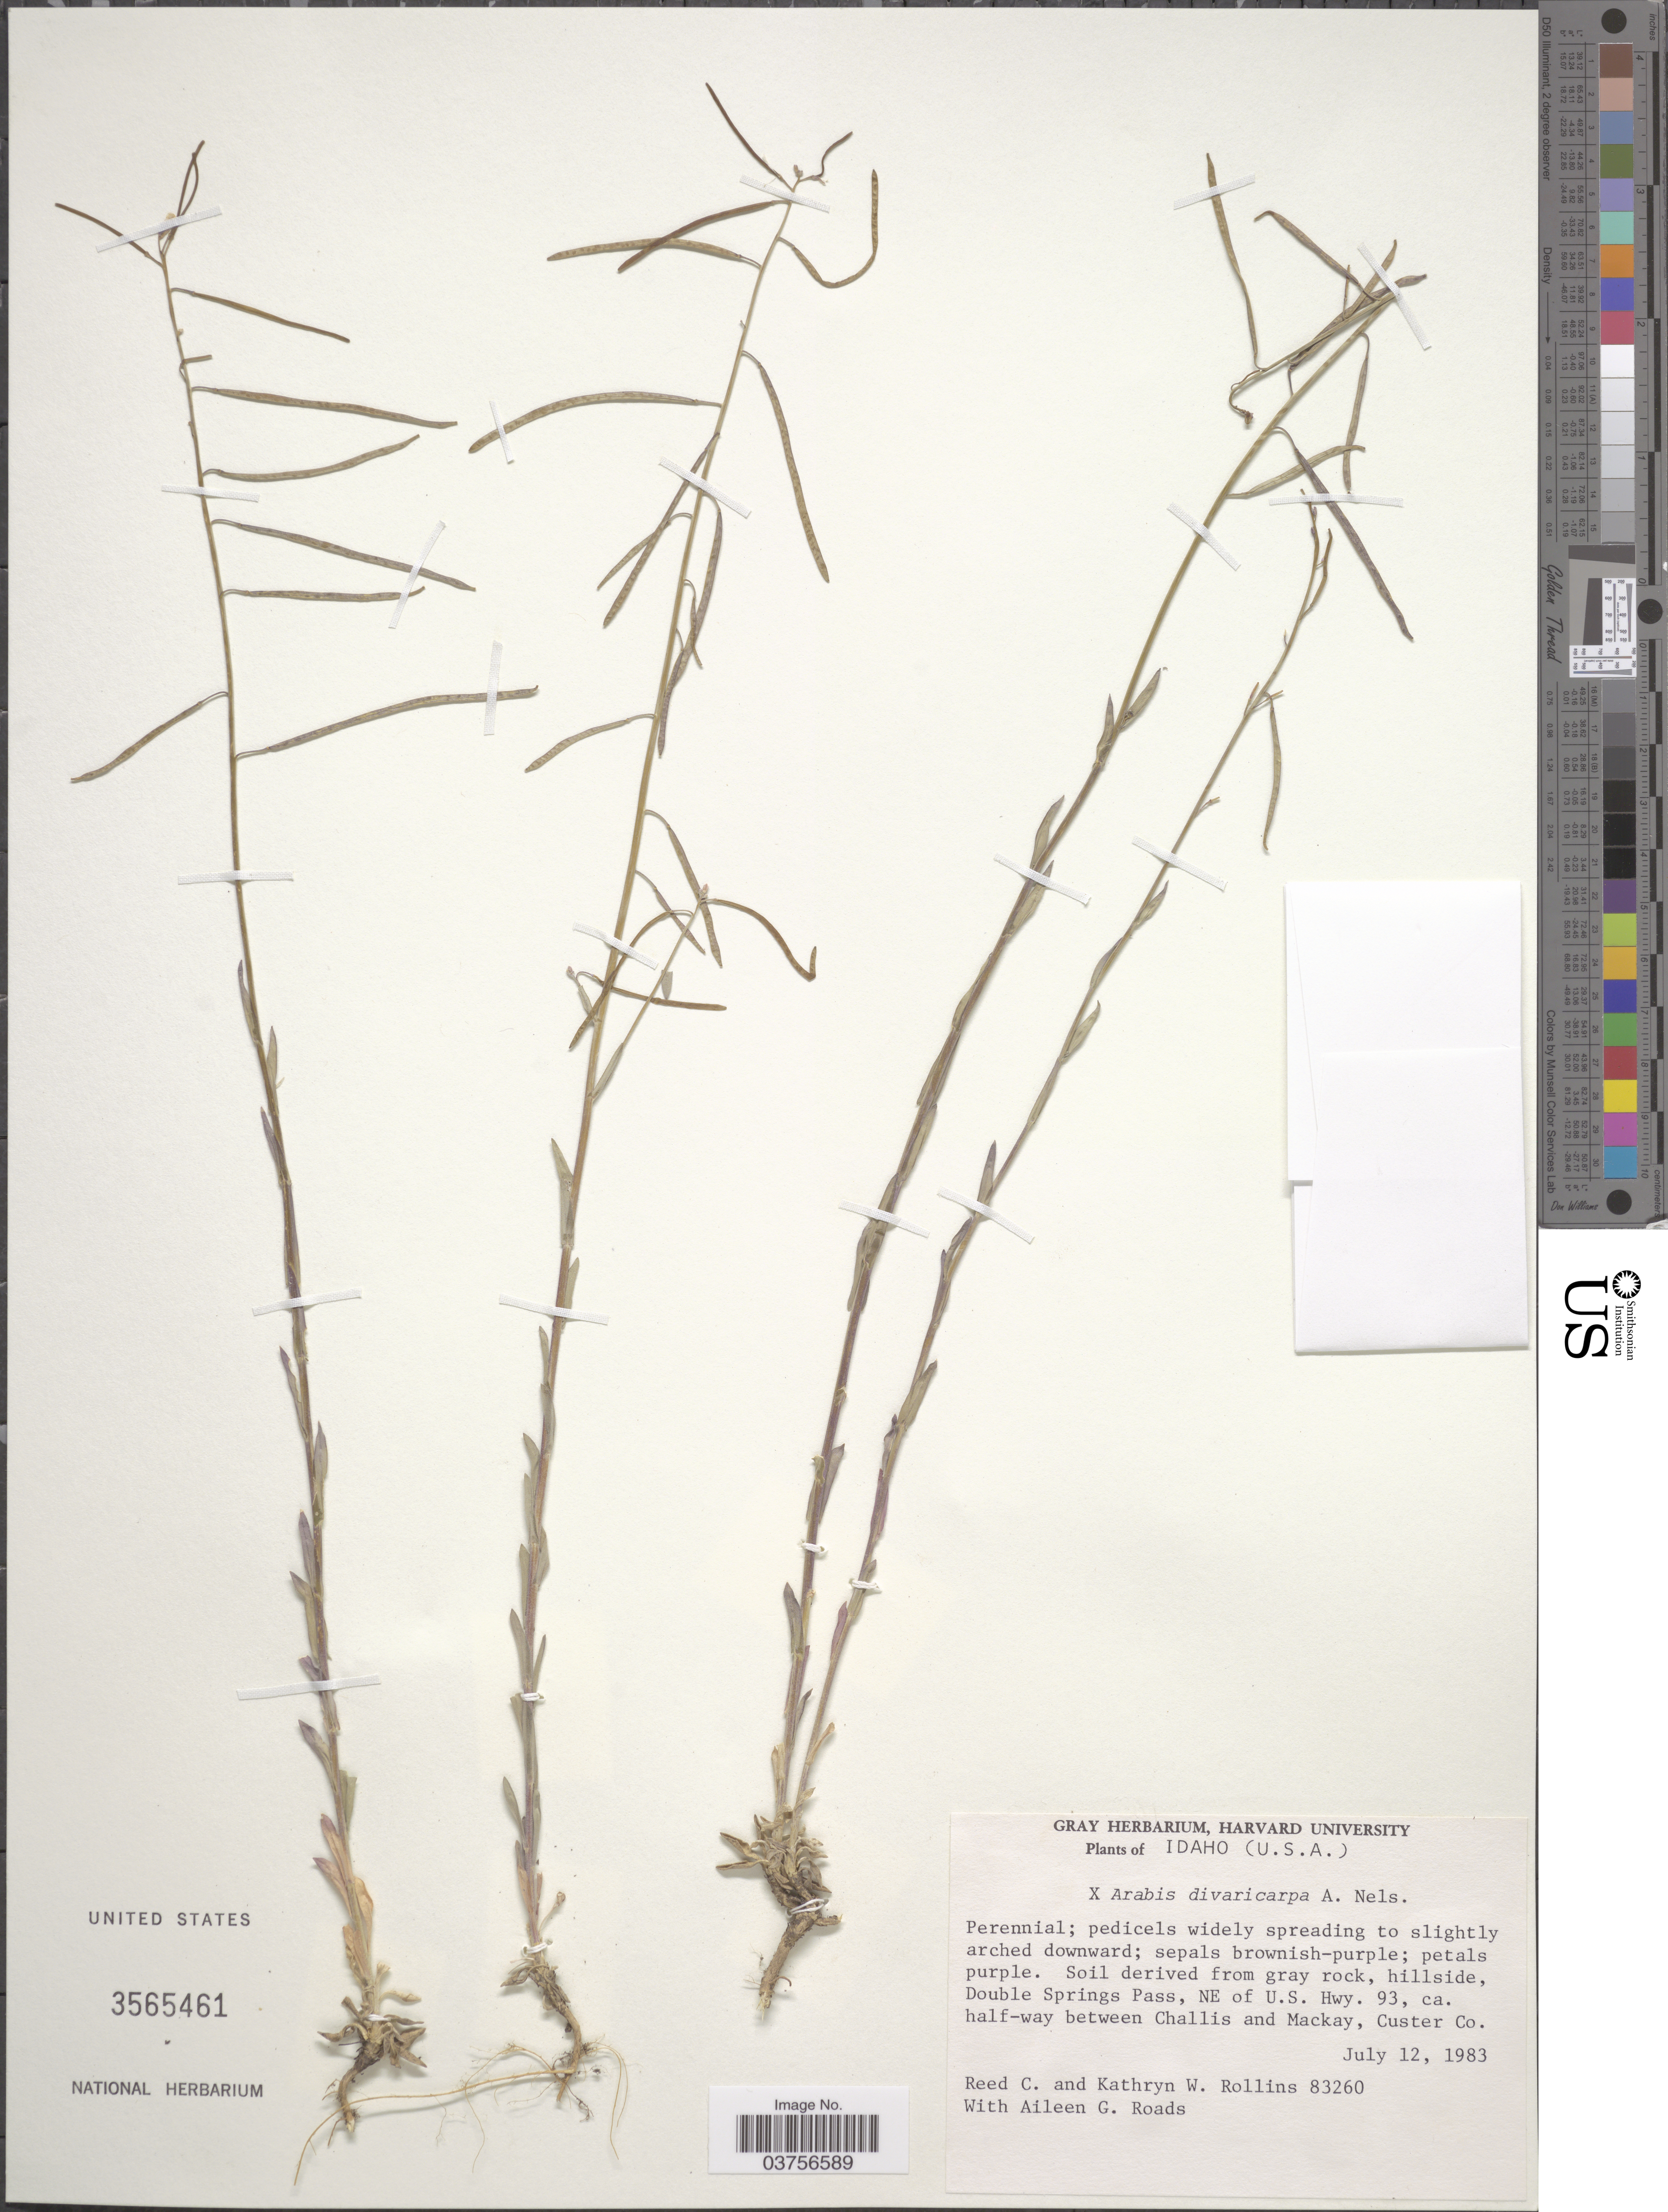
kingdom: Plantae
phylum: Tracheophyta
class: Magnoliopsida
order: Brassicales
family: Brassicaceae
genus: Arabis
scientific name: Arabis divaricarpa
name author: A. Nelson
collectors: R. C. Rollins, K. W. Rollins & A. Roads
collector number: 83260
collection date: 1983-07-12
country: United States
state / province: Idaho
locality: Double Springs Pass, NE of U. S. Hwy. 93, ca. half-way between Challis and Mackay, Custer Co.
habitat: soil derived from gray rock, hillside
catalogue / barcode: US 3565461